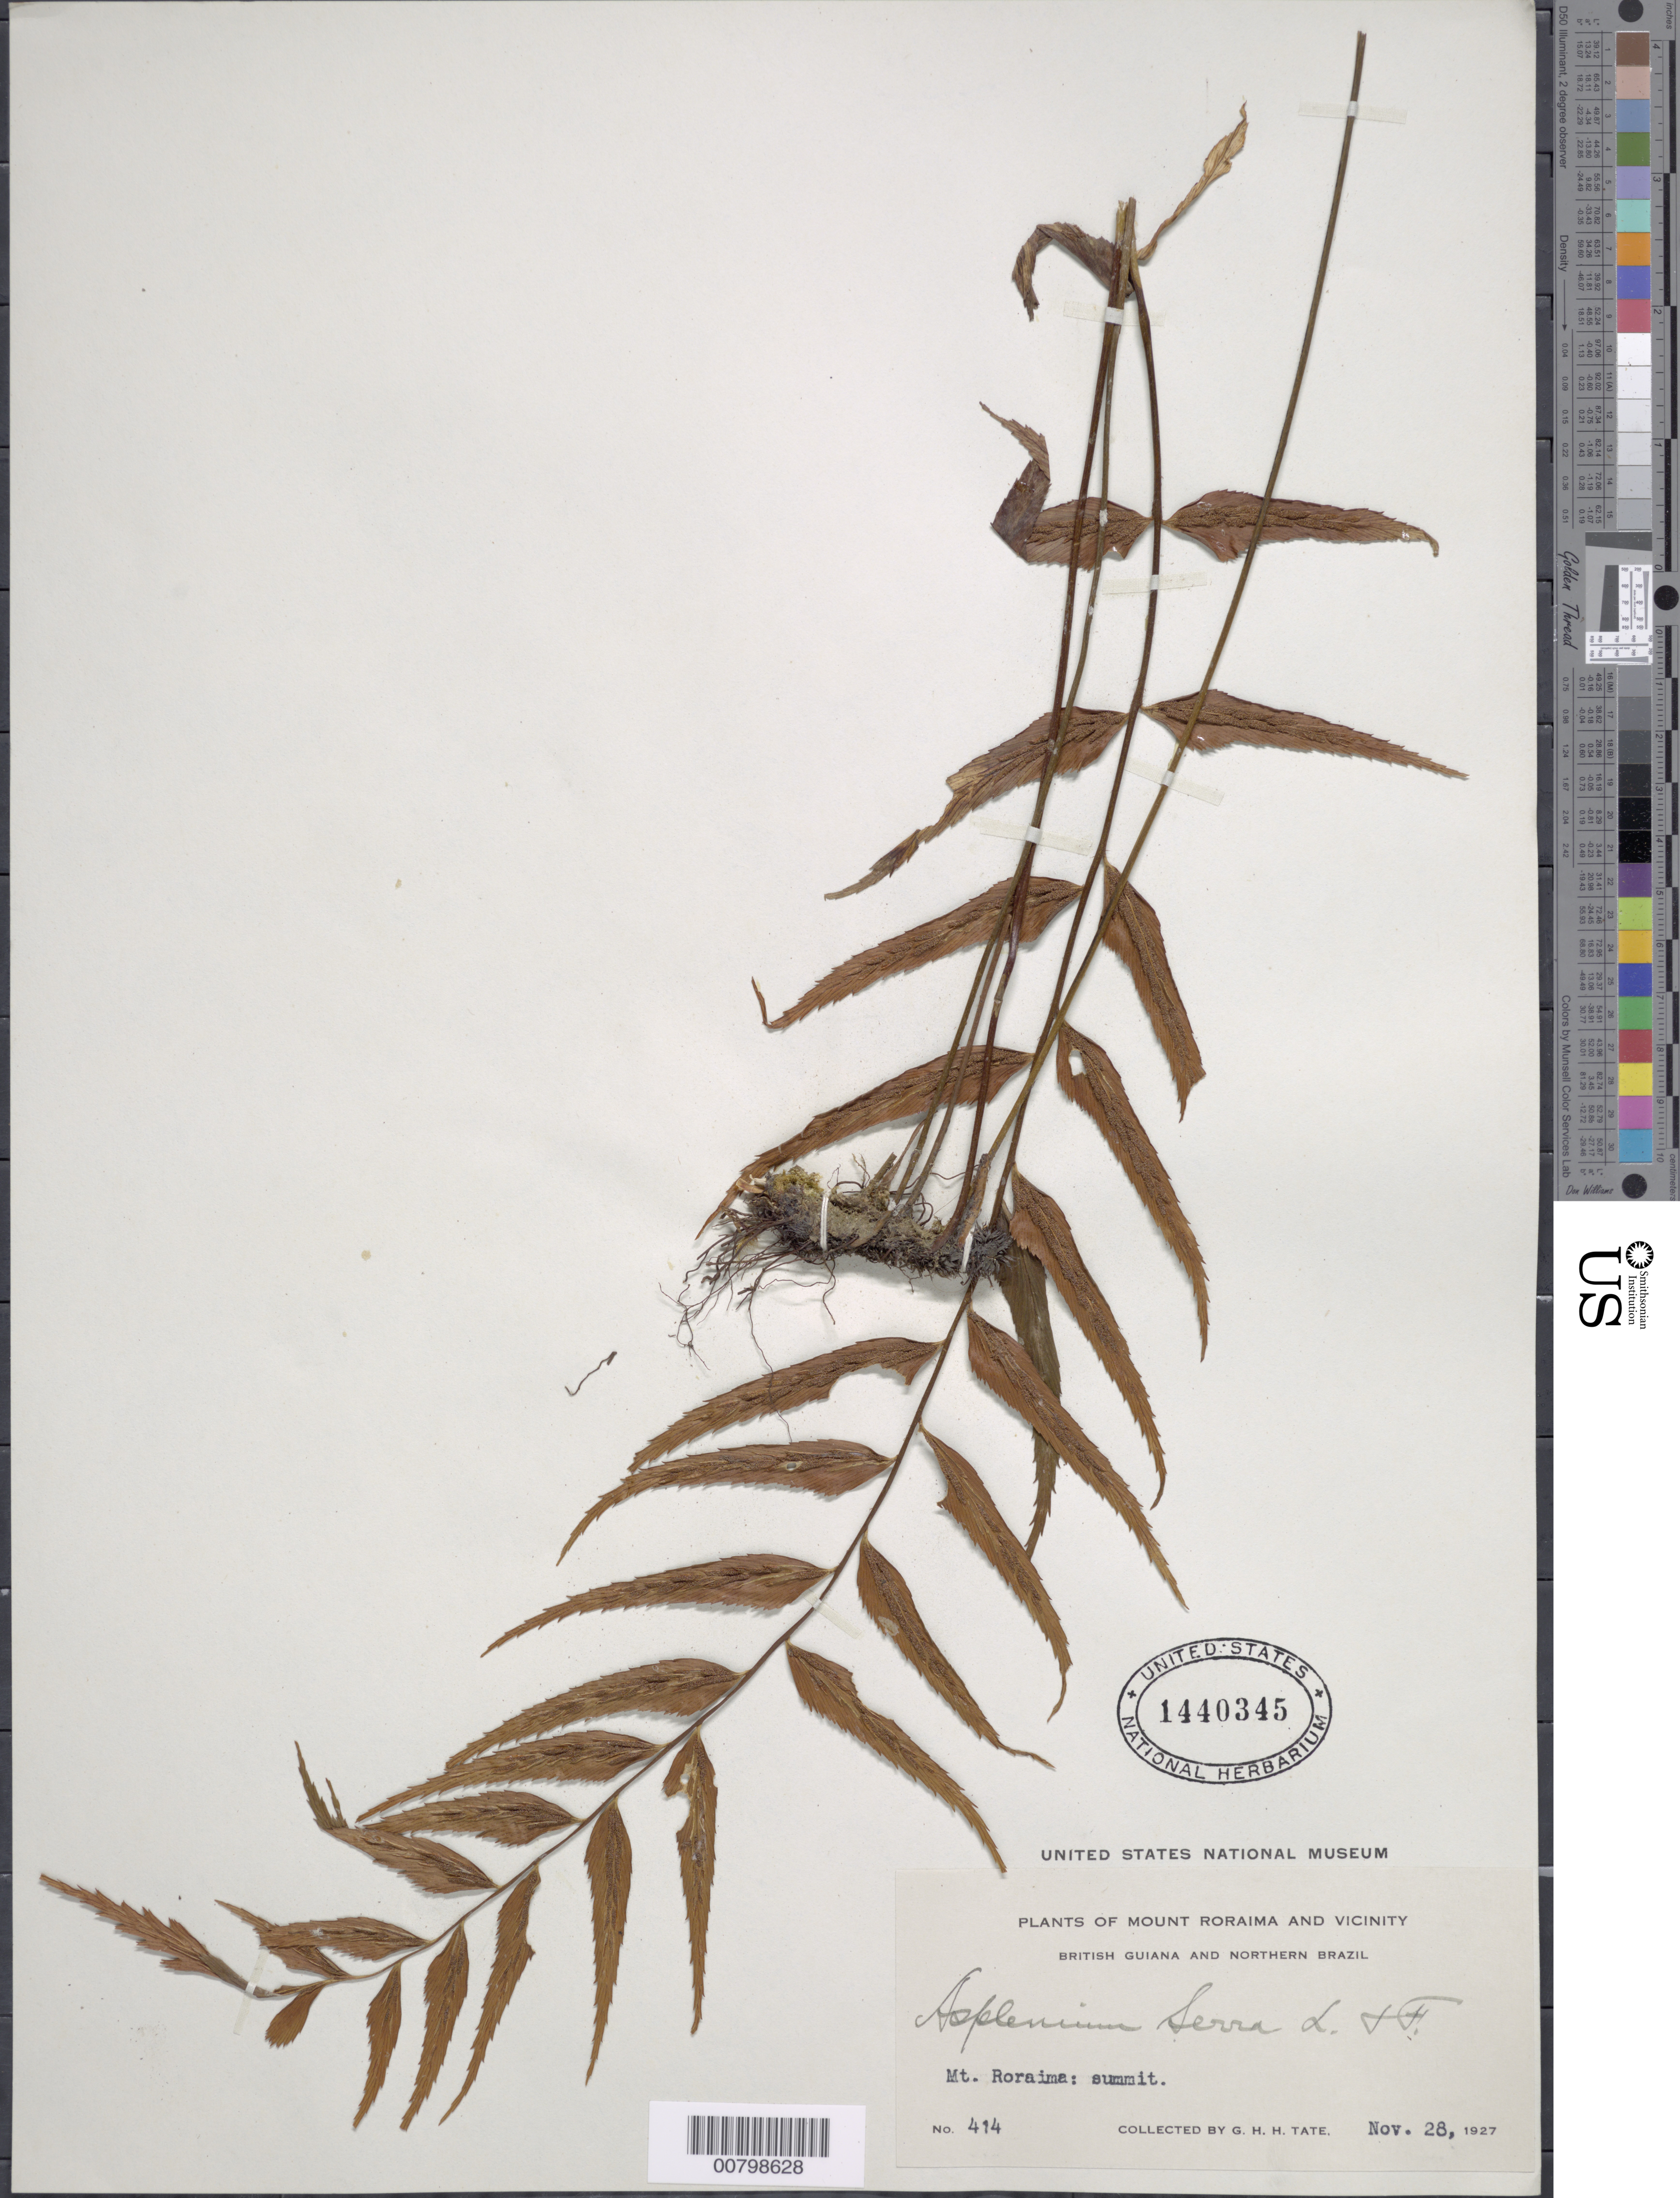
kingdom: Plantae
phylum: Tracheophyta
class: Polypodiopsida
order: Polypodiales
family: Aspleniaceae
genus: Asplenium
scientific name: Asplenium serra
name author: Langsd. & Fisch.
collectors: G. H. H.Tate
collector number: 414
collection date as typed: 28-Nov-28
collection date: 1928-11-28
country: Venezuela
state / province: Bolívar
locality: Mt. Roraima, summit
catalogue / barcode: US 1440345